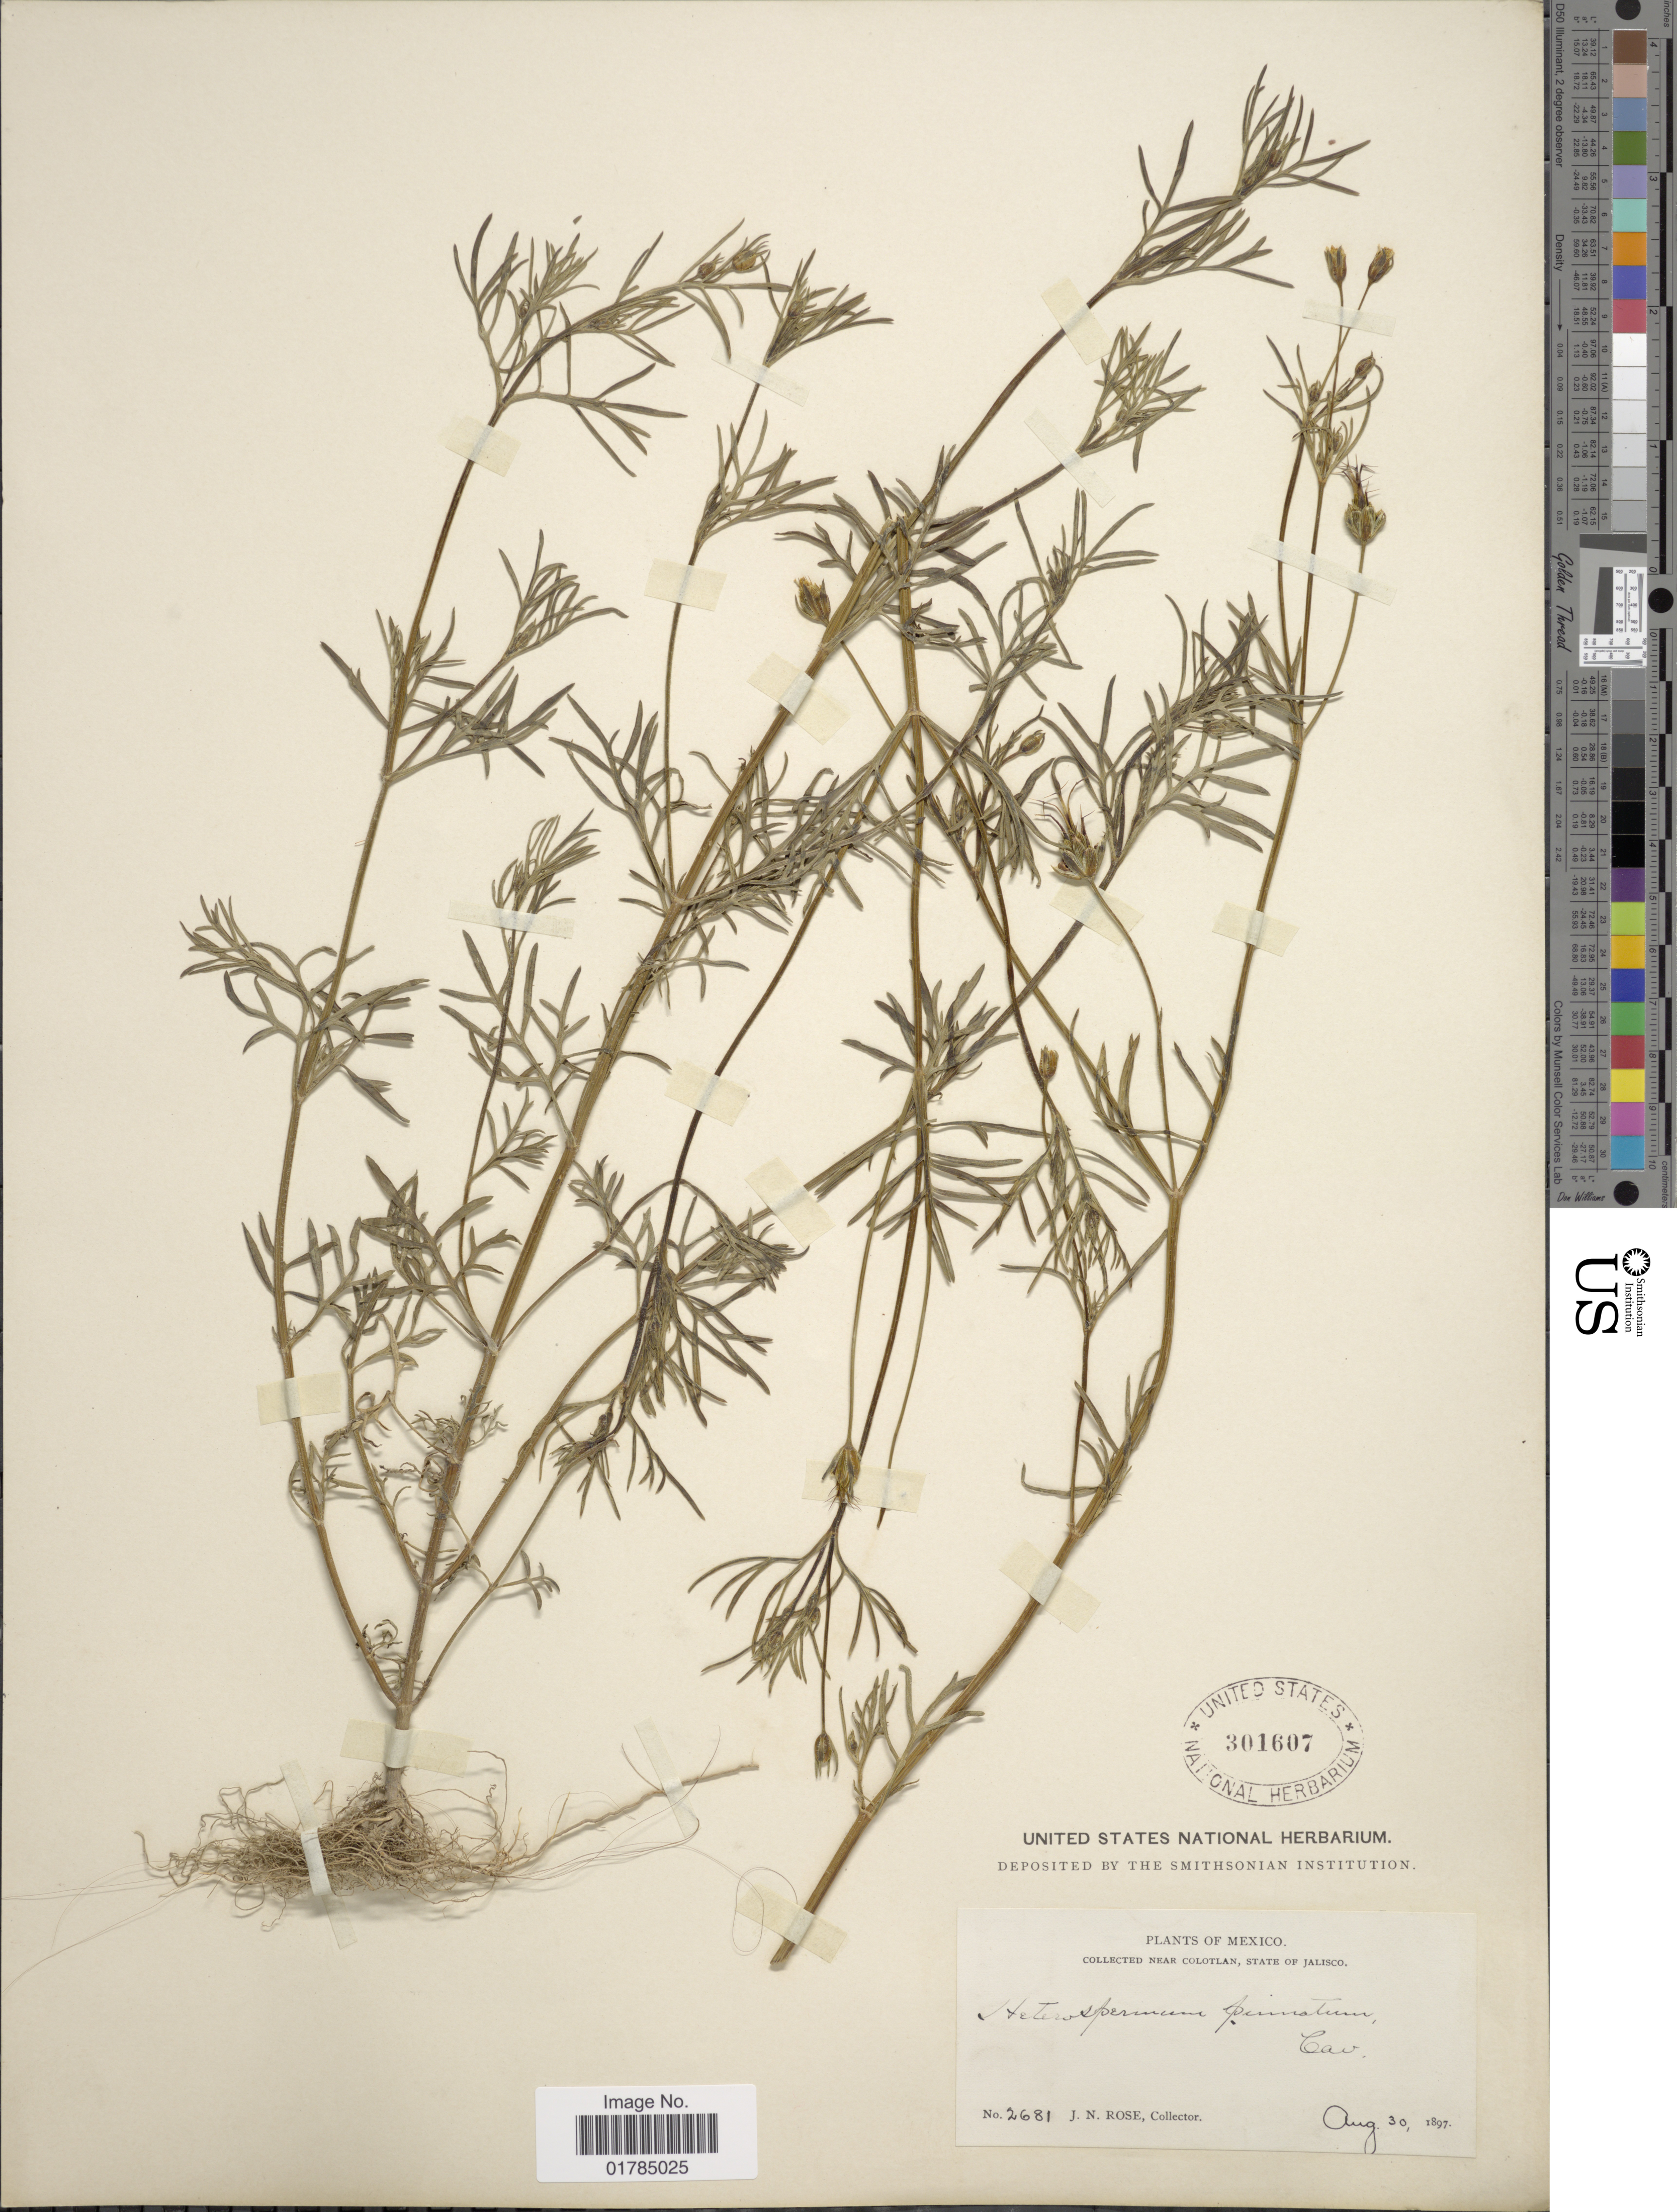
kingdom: Plantae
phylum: Tracheophyta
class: Magnoliopsida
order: Asterales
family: Asteraceae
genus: Heterosperma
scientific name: Heterosperma pinnatum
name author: Cav.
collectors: J. N. Rose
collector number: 2681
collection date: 1897-08-30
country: Mexico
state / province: Jalisco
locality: Near Colotlan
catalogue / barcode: US 301607